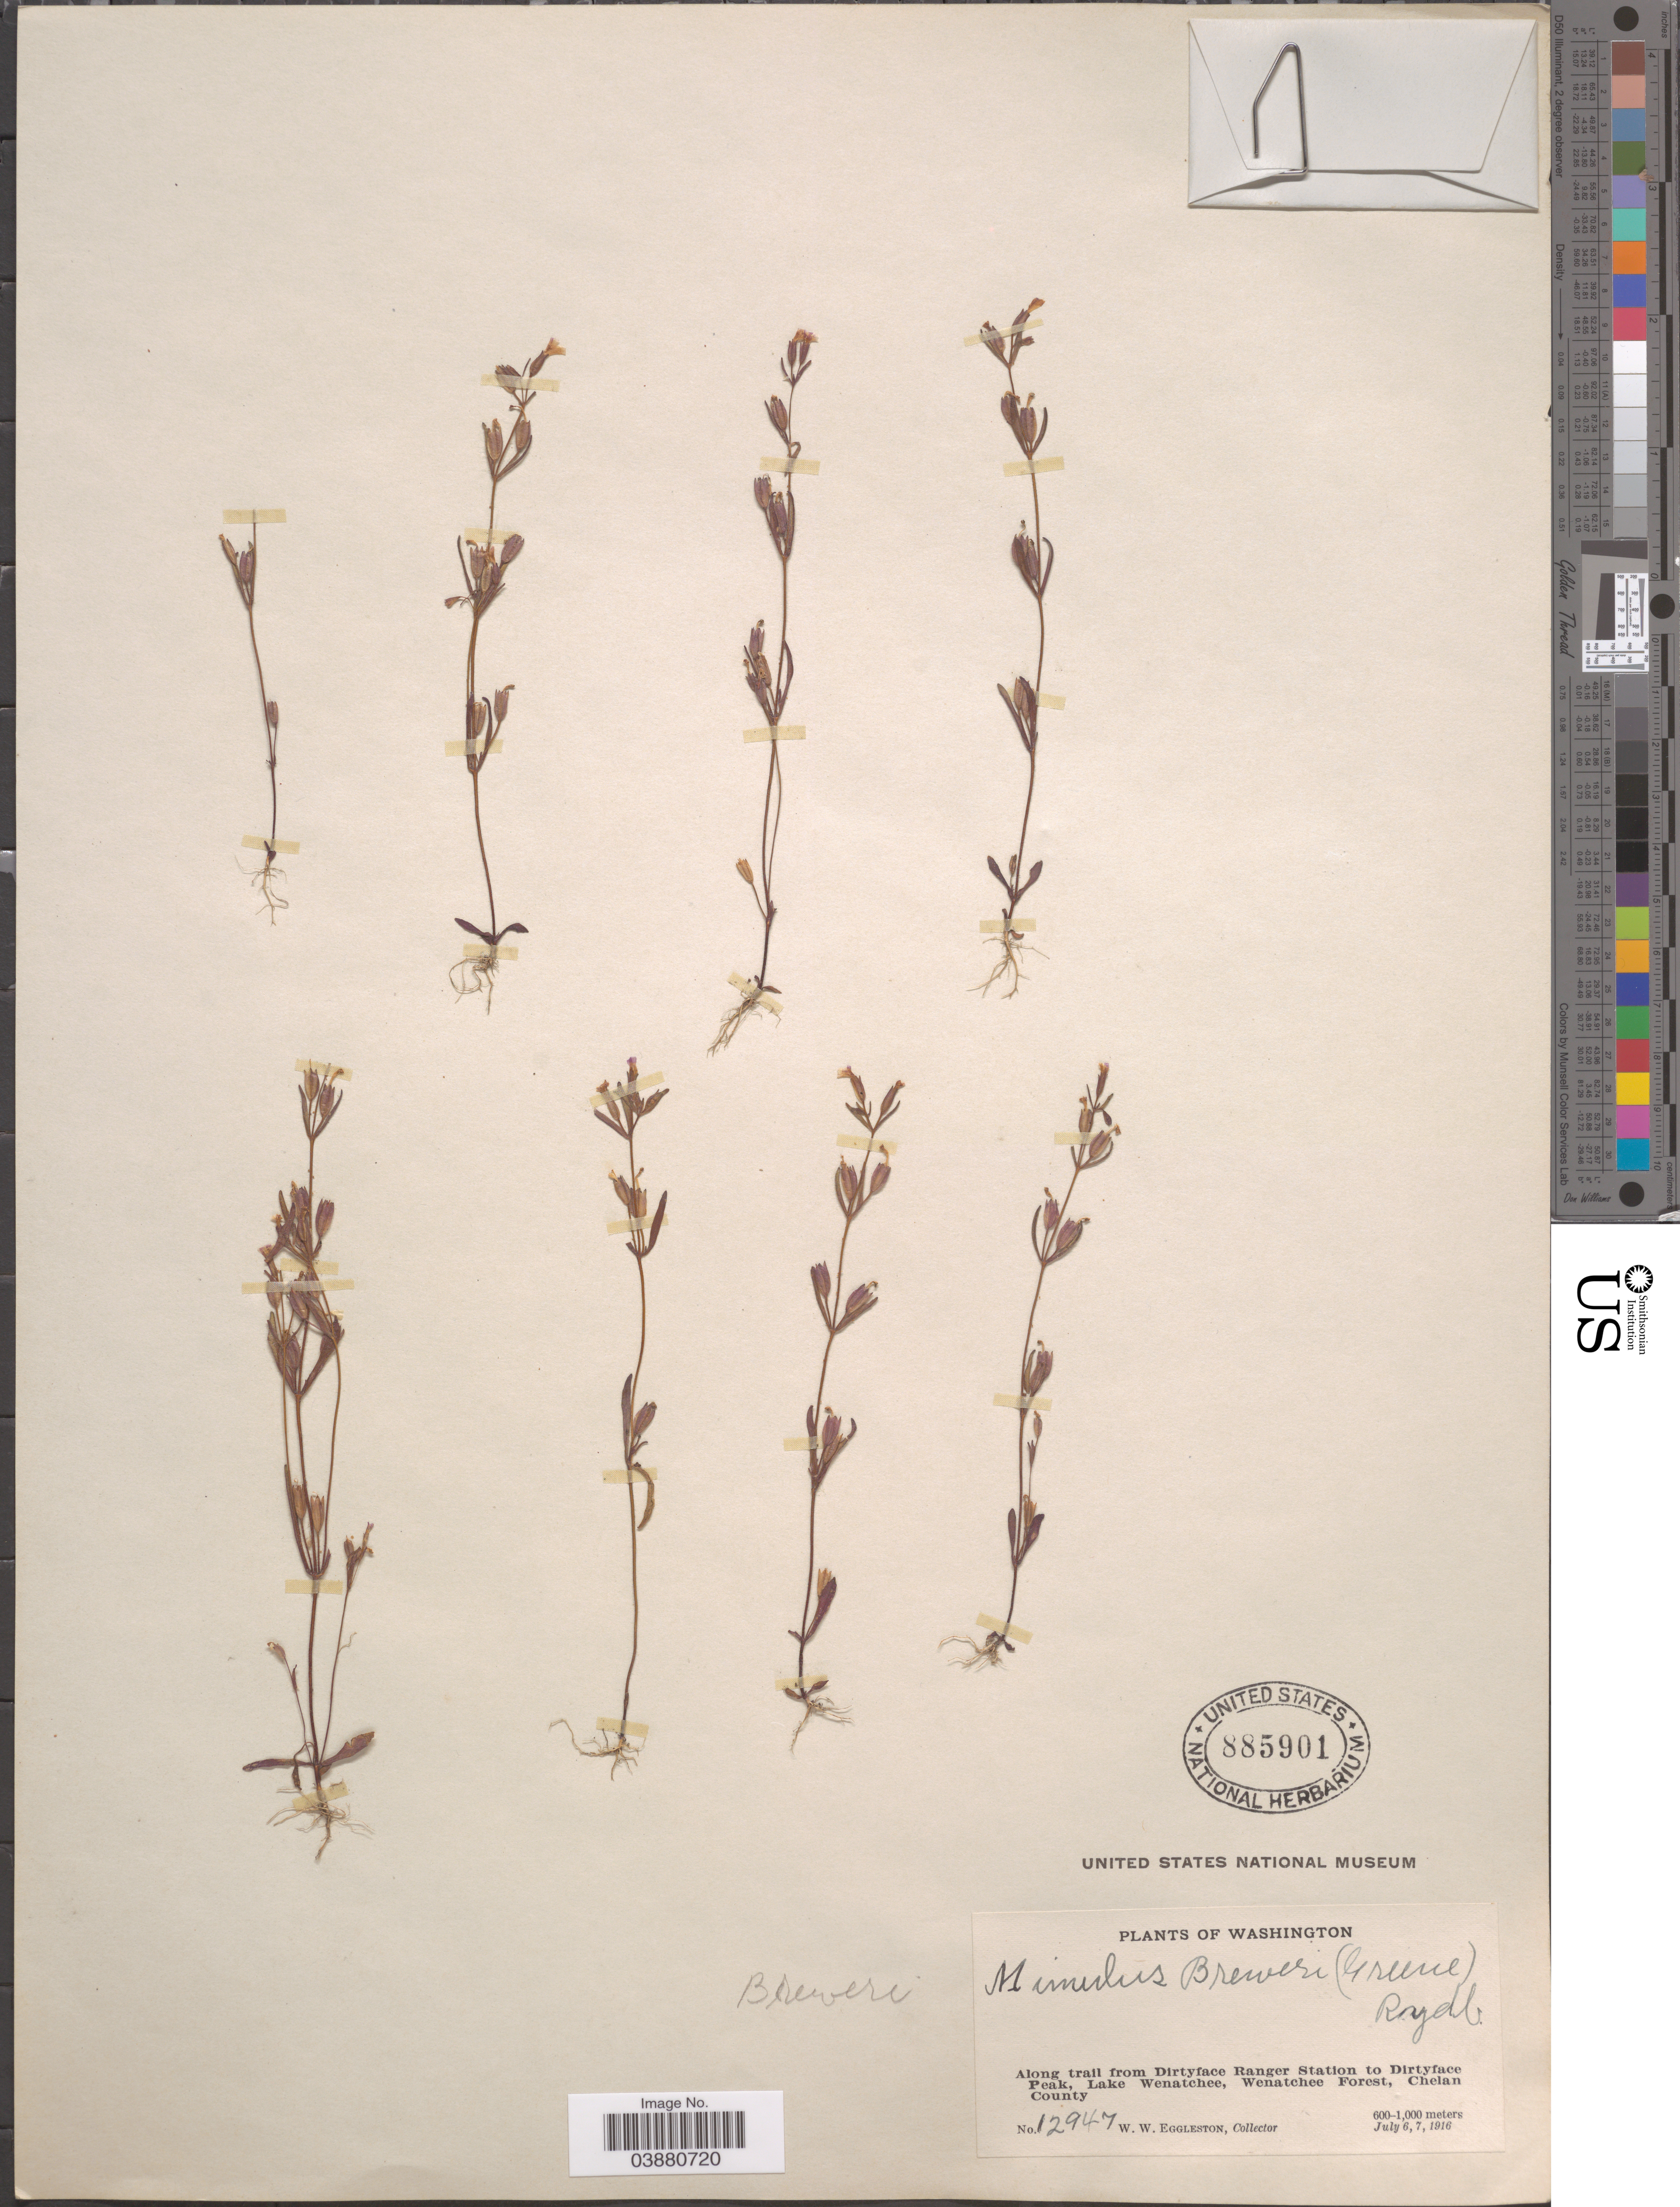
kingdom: Plantae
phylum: Tracheophyta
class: Magnoliopsida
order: Lamiales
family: Phrymaceae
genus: Mimulus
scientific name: Mimulus breweri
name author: (Greene) Coville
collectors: W. W. Eggleston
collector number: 12947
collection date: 1916-07-06/1916-07-07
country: United States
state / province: Washington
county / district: Chelan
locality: Along trail from Dirtyface Ranger Station to Dirtyface Peak, Lake Wenatchee, Wenatchee Forest, Chelan County.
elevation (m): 600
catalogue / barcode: US 885901